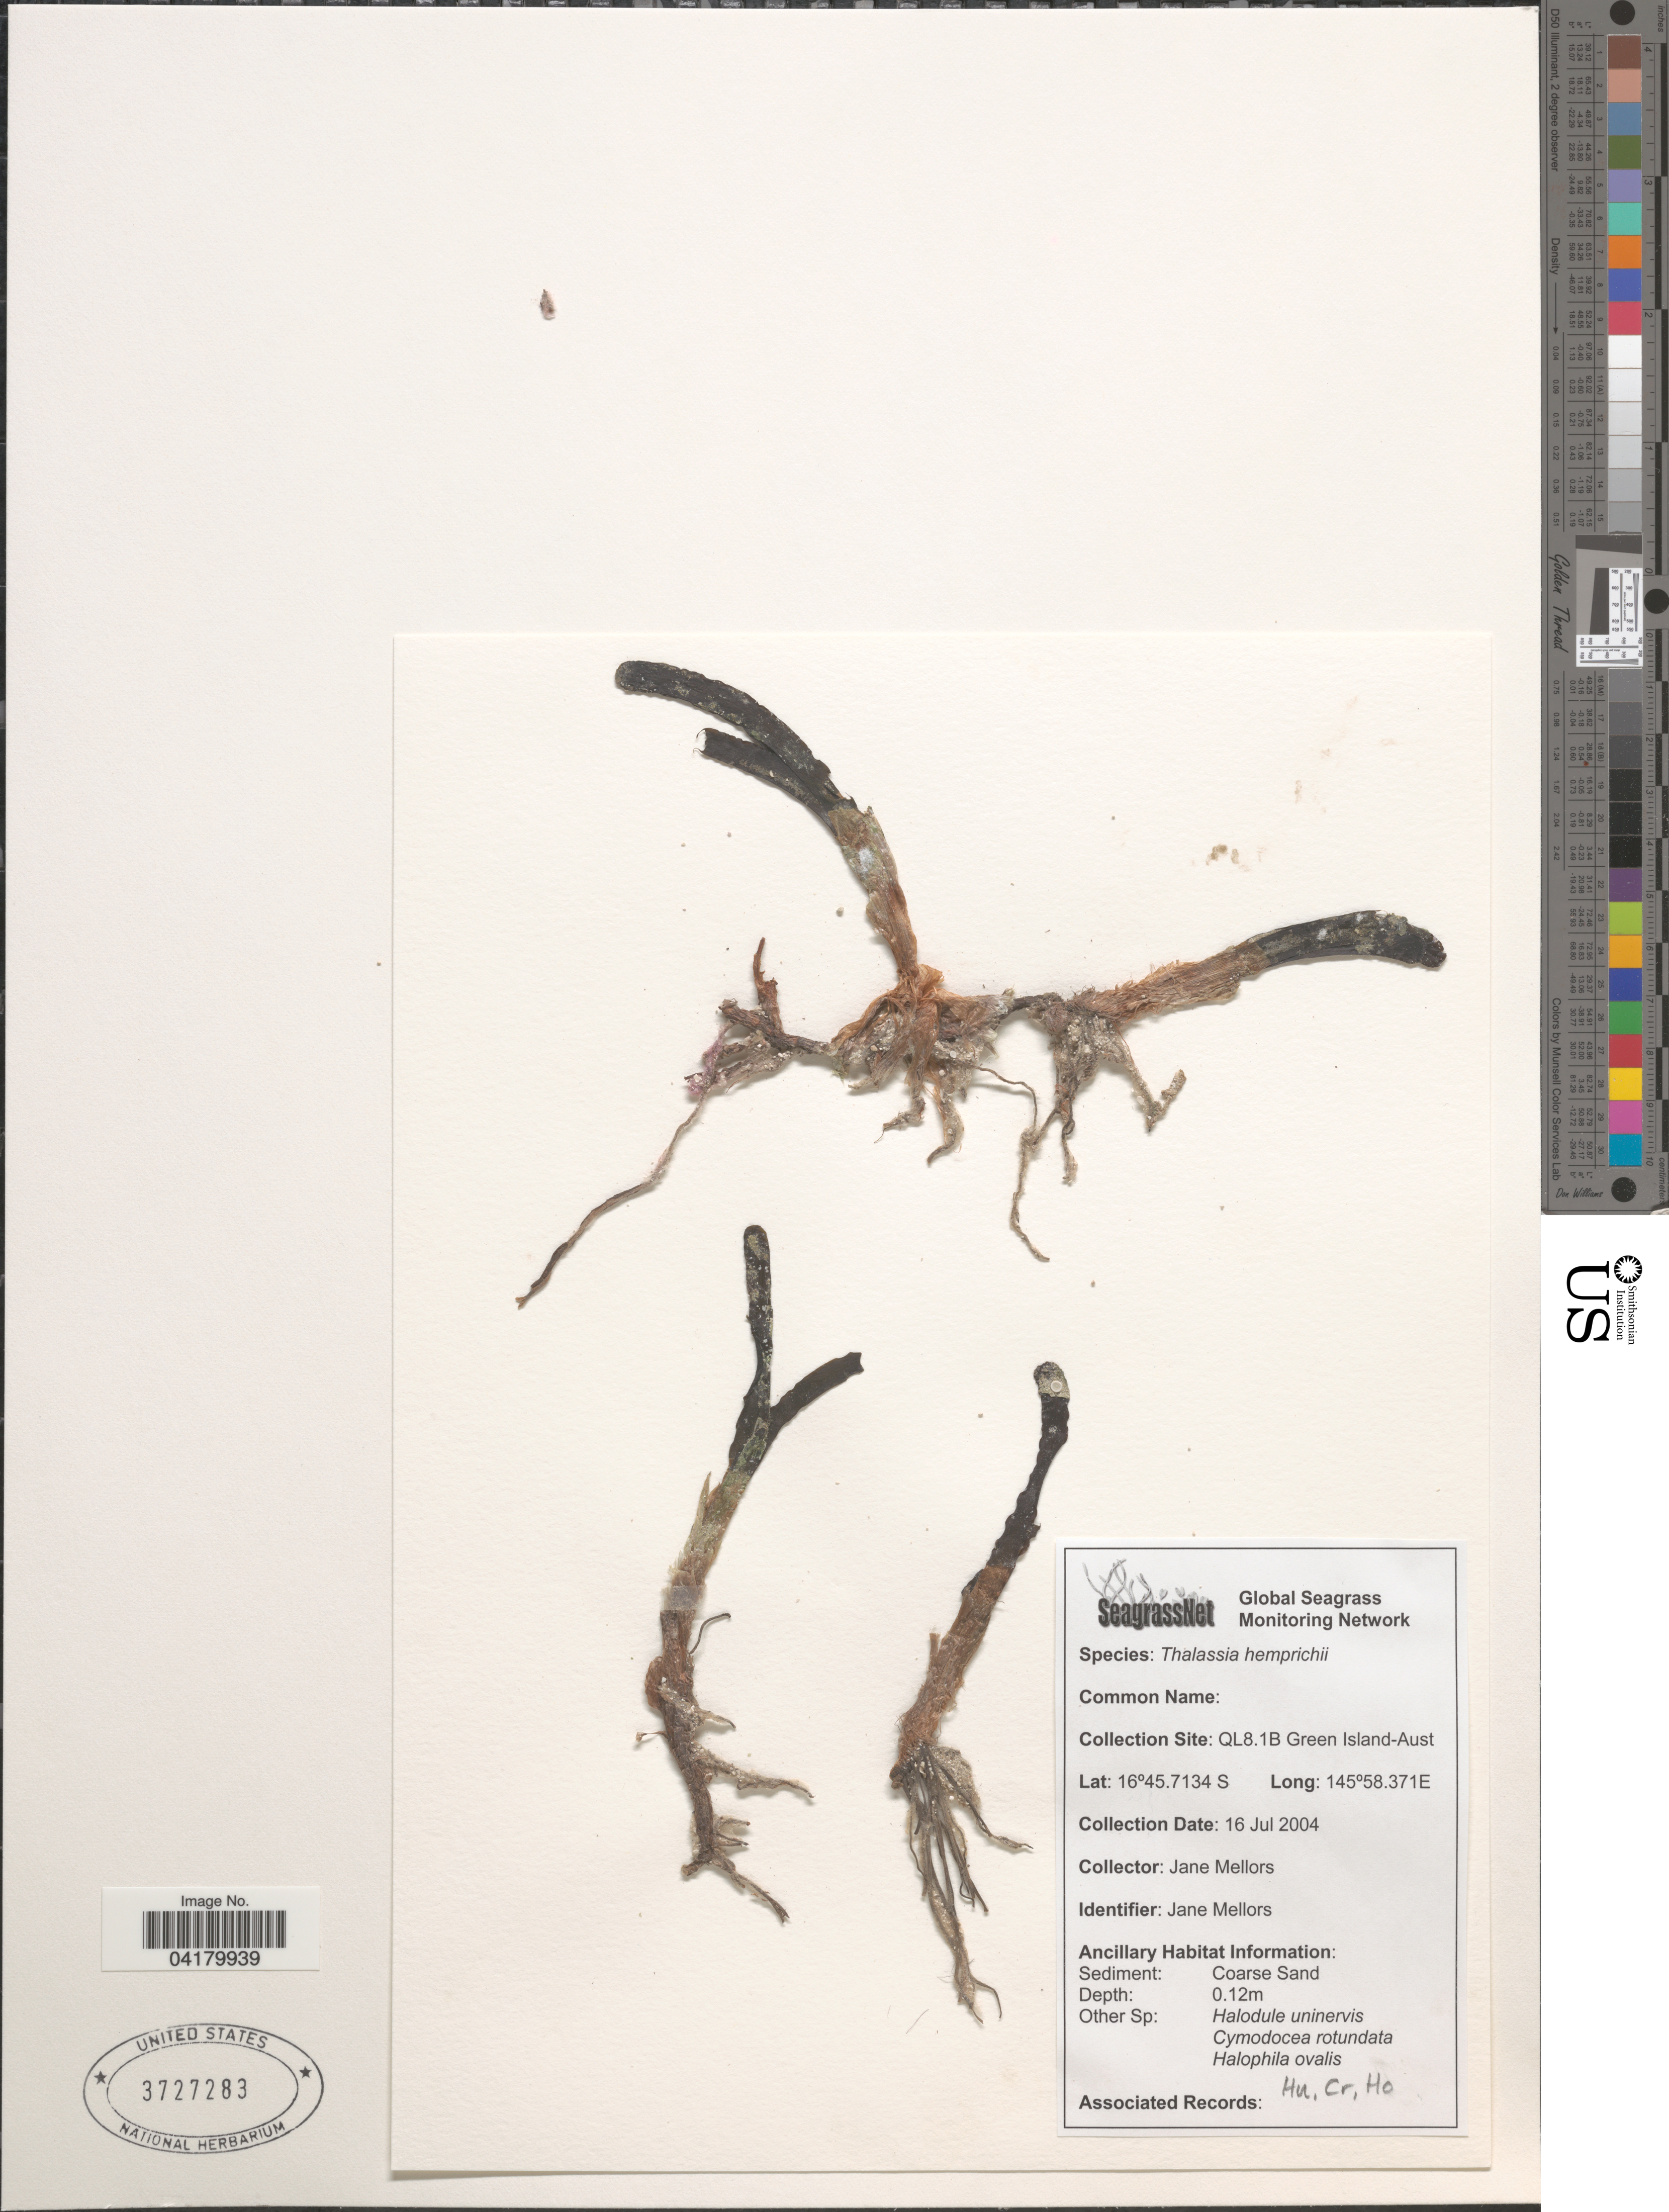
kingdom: Plantae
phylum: Tracheophyta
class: Liliopsida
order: Alismatales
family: Hydrocharitaceae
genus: Thalassia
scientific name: Thalassia hemprichii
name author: Asch.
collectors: J. Mellors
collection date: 2004-07-16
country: Australia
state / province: Queensland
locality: Collection Site: QL8.1B Green Island.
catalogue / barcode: US 3727283